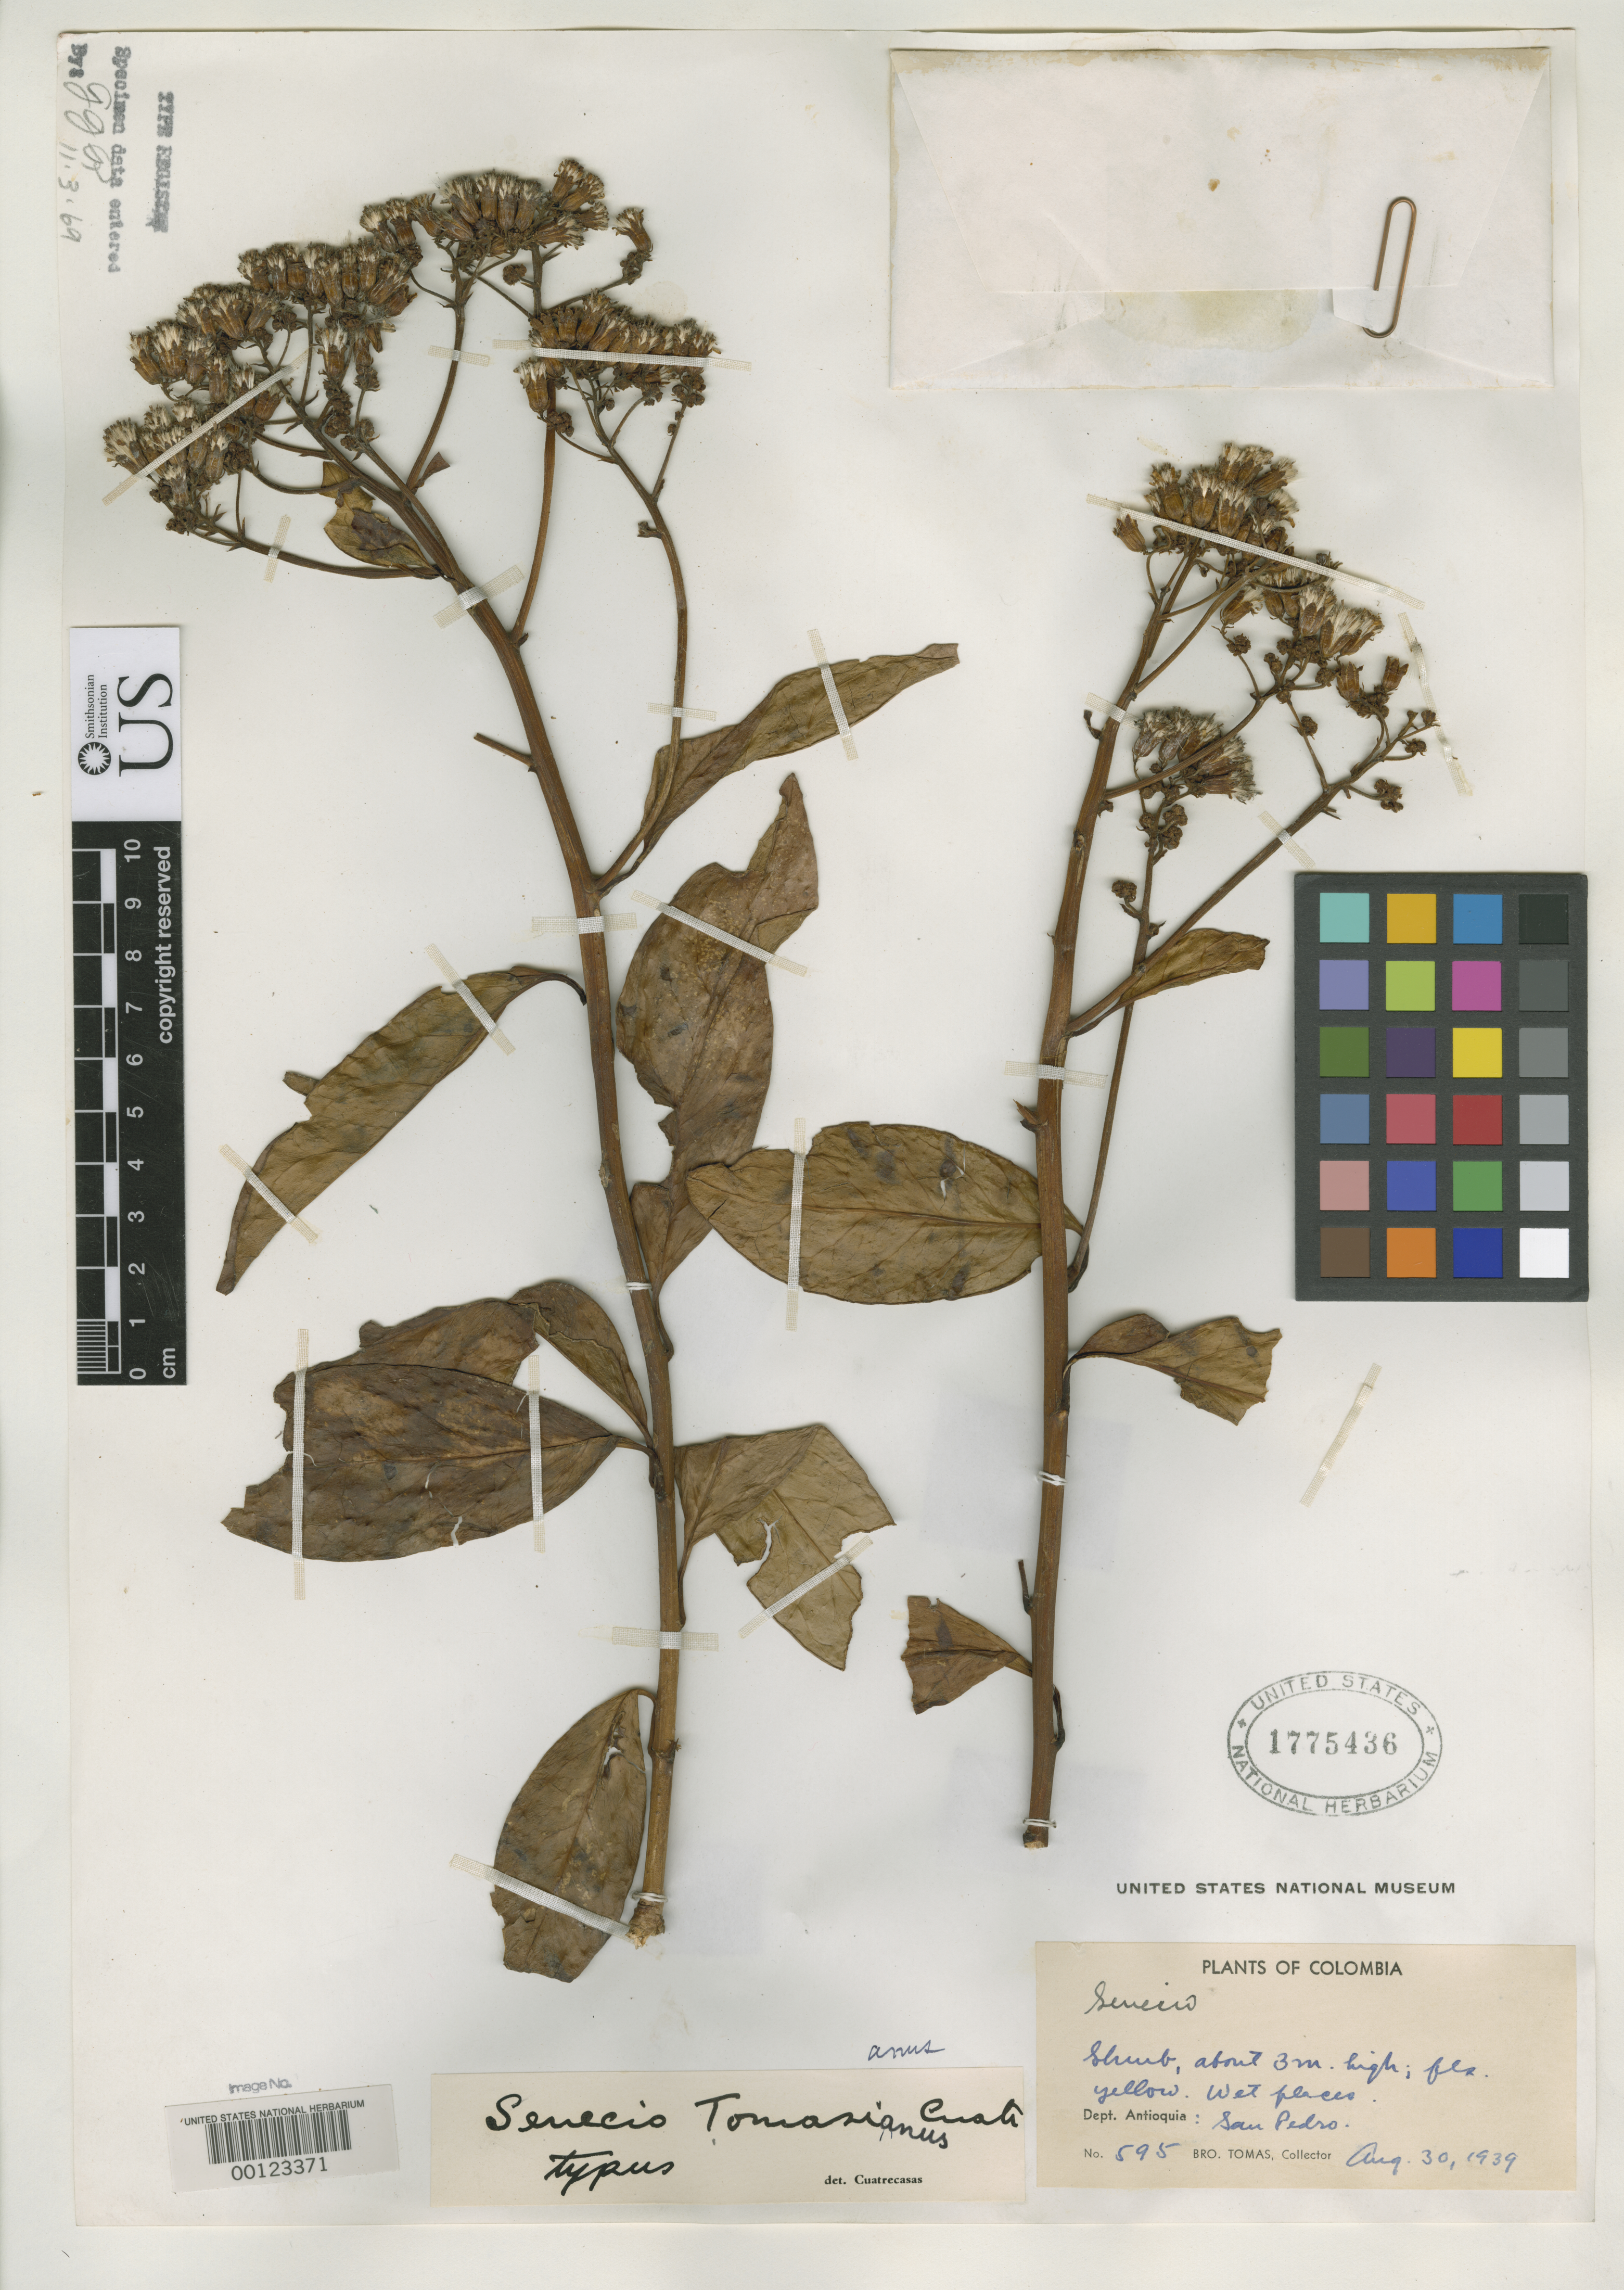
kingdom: Plantae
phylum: Tracheophyta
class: Magnoliopsida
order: Asterales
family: Asteraceae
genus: Senecio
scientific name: Senecio tomasianus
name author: Cuatrec.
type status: Holotype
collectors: B. Tomas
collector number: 595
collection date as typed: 30 Aug 1939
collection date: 1939-08-30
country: Colombia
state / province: Antioquia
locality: San Pedro.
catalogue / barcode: US 1775436